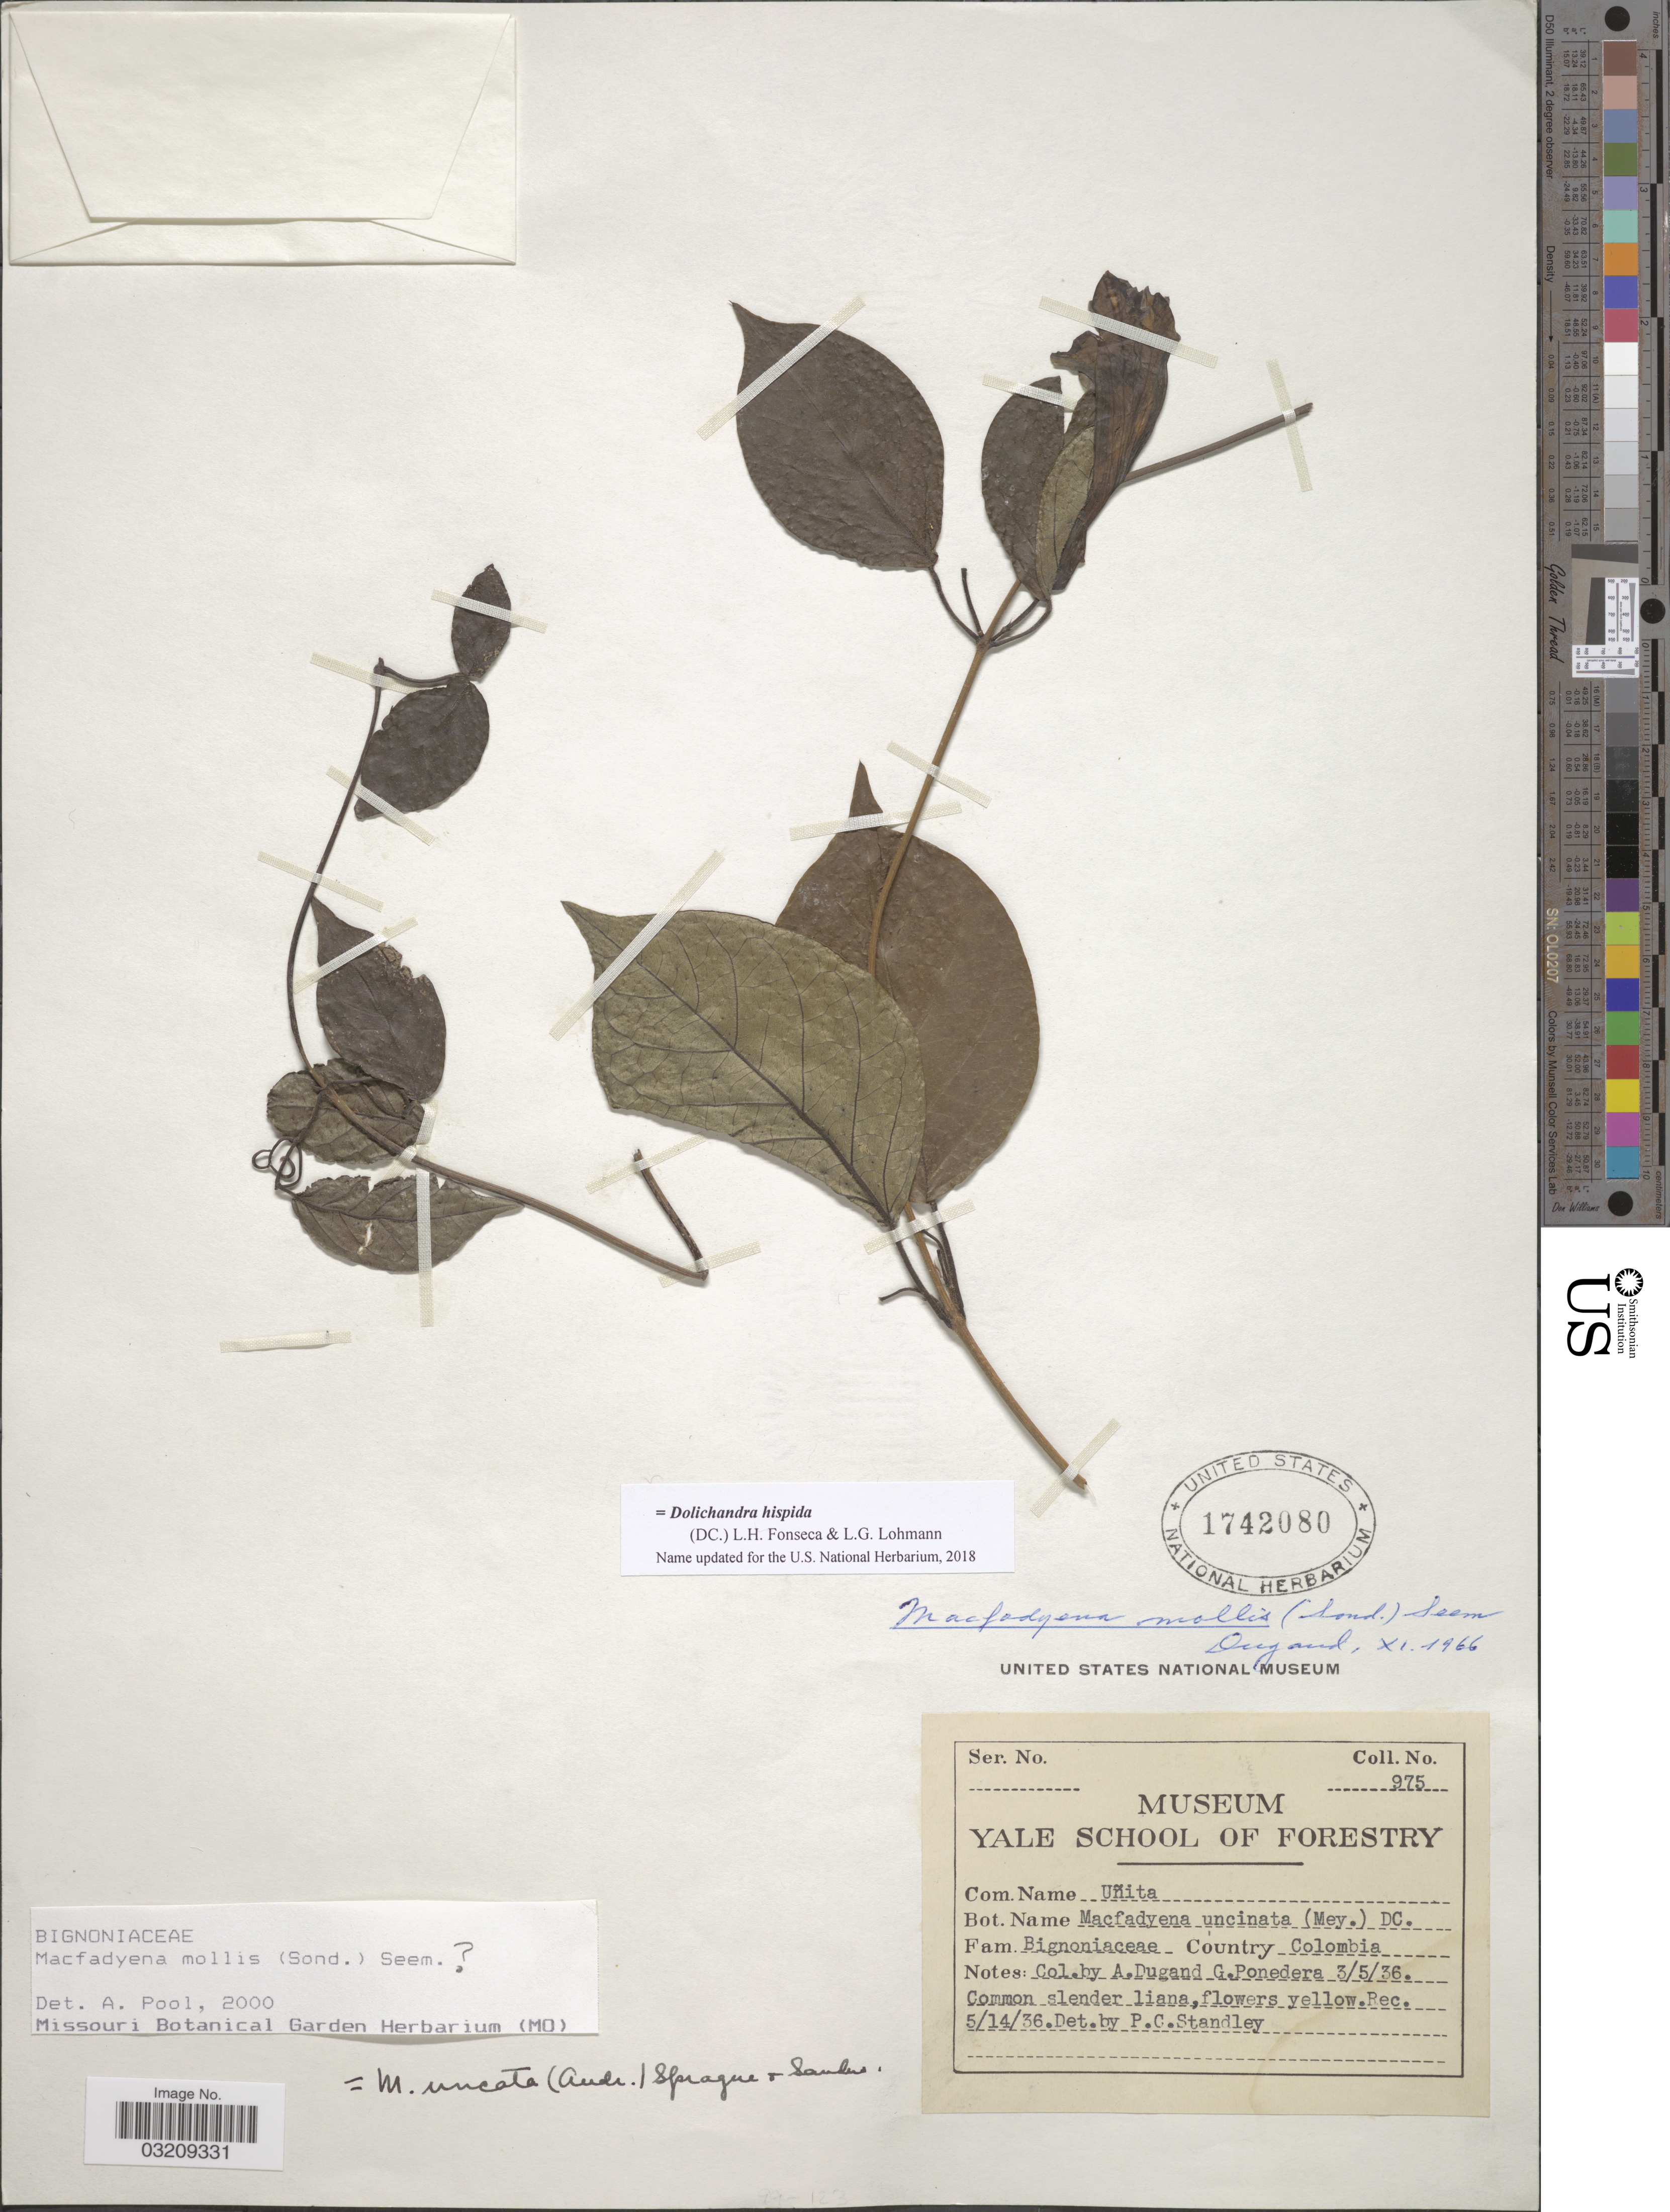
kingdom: Plantae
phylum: Tracheophyta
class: Magnoliopsida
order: Lamiales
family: Bignoniaceae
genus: Dolichandra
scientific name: Dolichandra hispida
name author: (DC.) L.H. Fonseca & L.G. Lohmann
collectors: A. Dugand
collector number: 975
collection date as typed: Transcribed d/m/y: 3/5/36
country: Colombia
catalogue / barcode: US 1742080